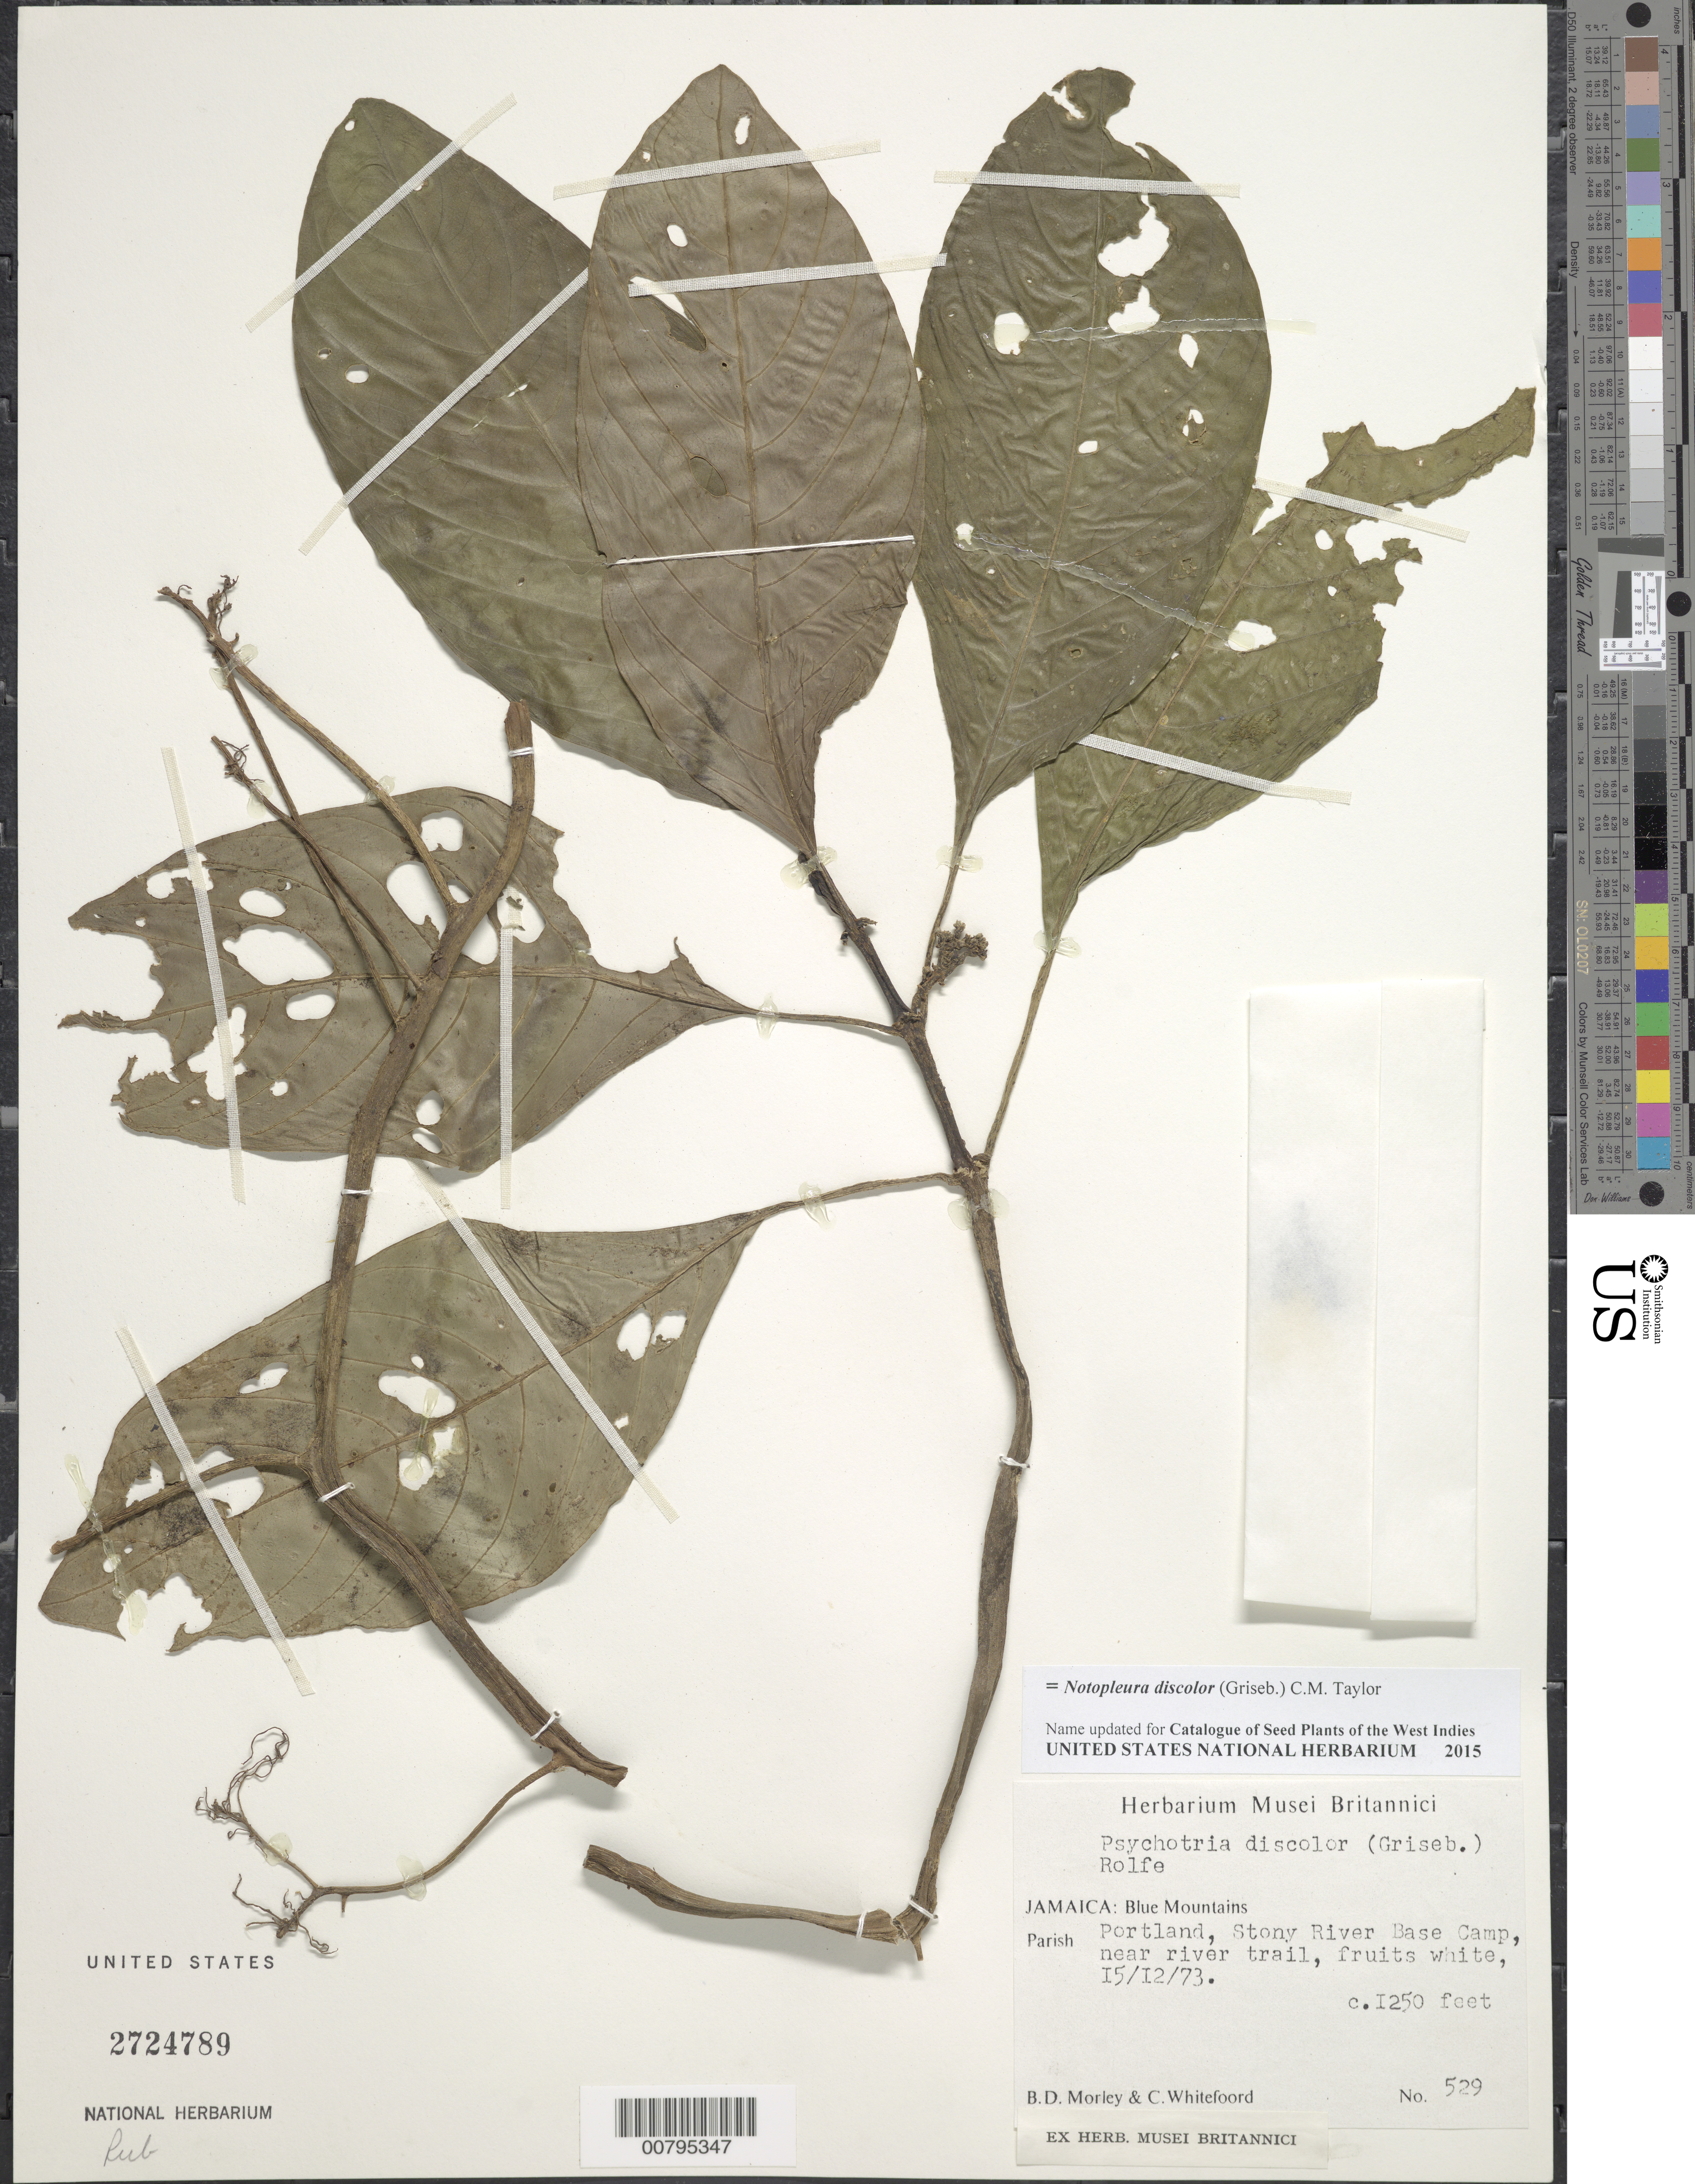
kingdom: Plantae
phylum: Tracheophyta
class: Magnoliopsida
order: Gentianales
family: Rubiaceae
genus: Notopleura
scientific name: Notopleura discolor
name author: (Griseb.) C.M. Taylor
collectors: B. D. Morley & C. Whitefoord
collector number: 529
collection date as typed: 15 Dec 1973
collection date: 1973-12-15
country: Jamaica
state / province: Portland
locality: Stony River Base Camp, near river trail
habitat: Near river trail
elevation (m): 381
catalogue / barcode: US 2724789